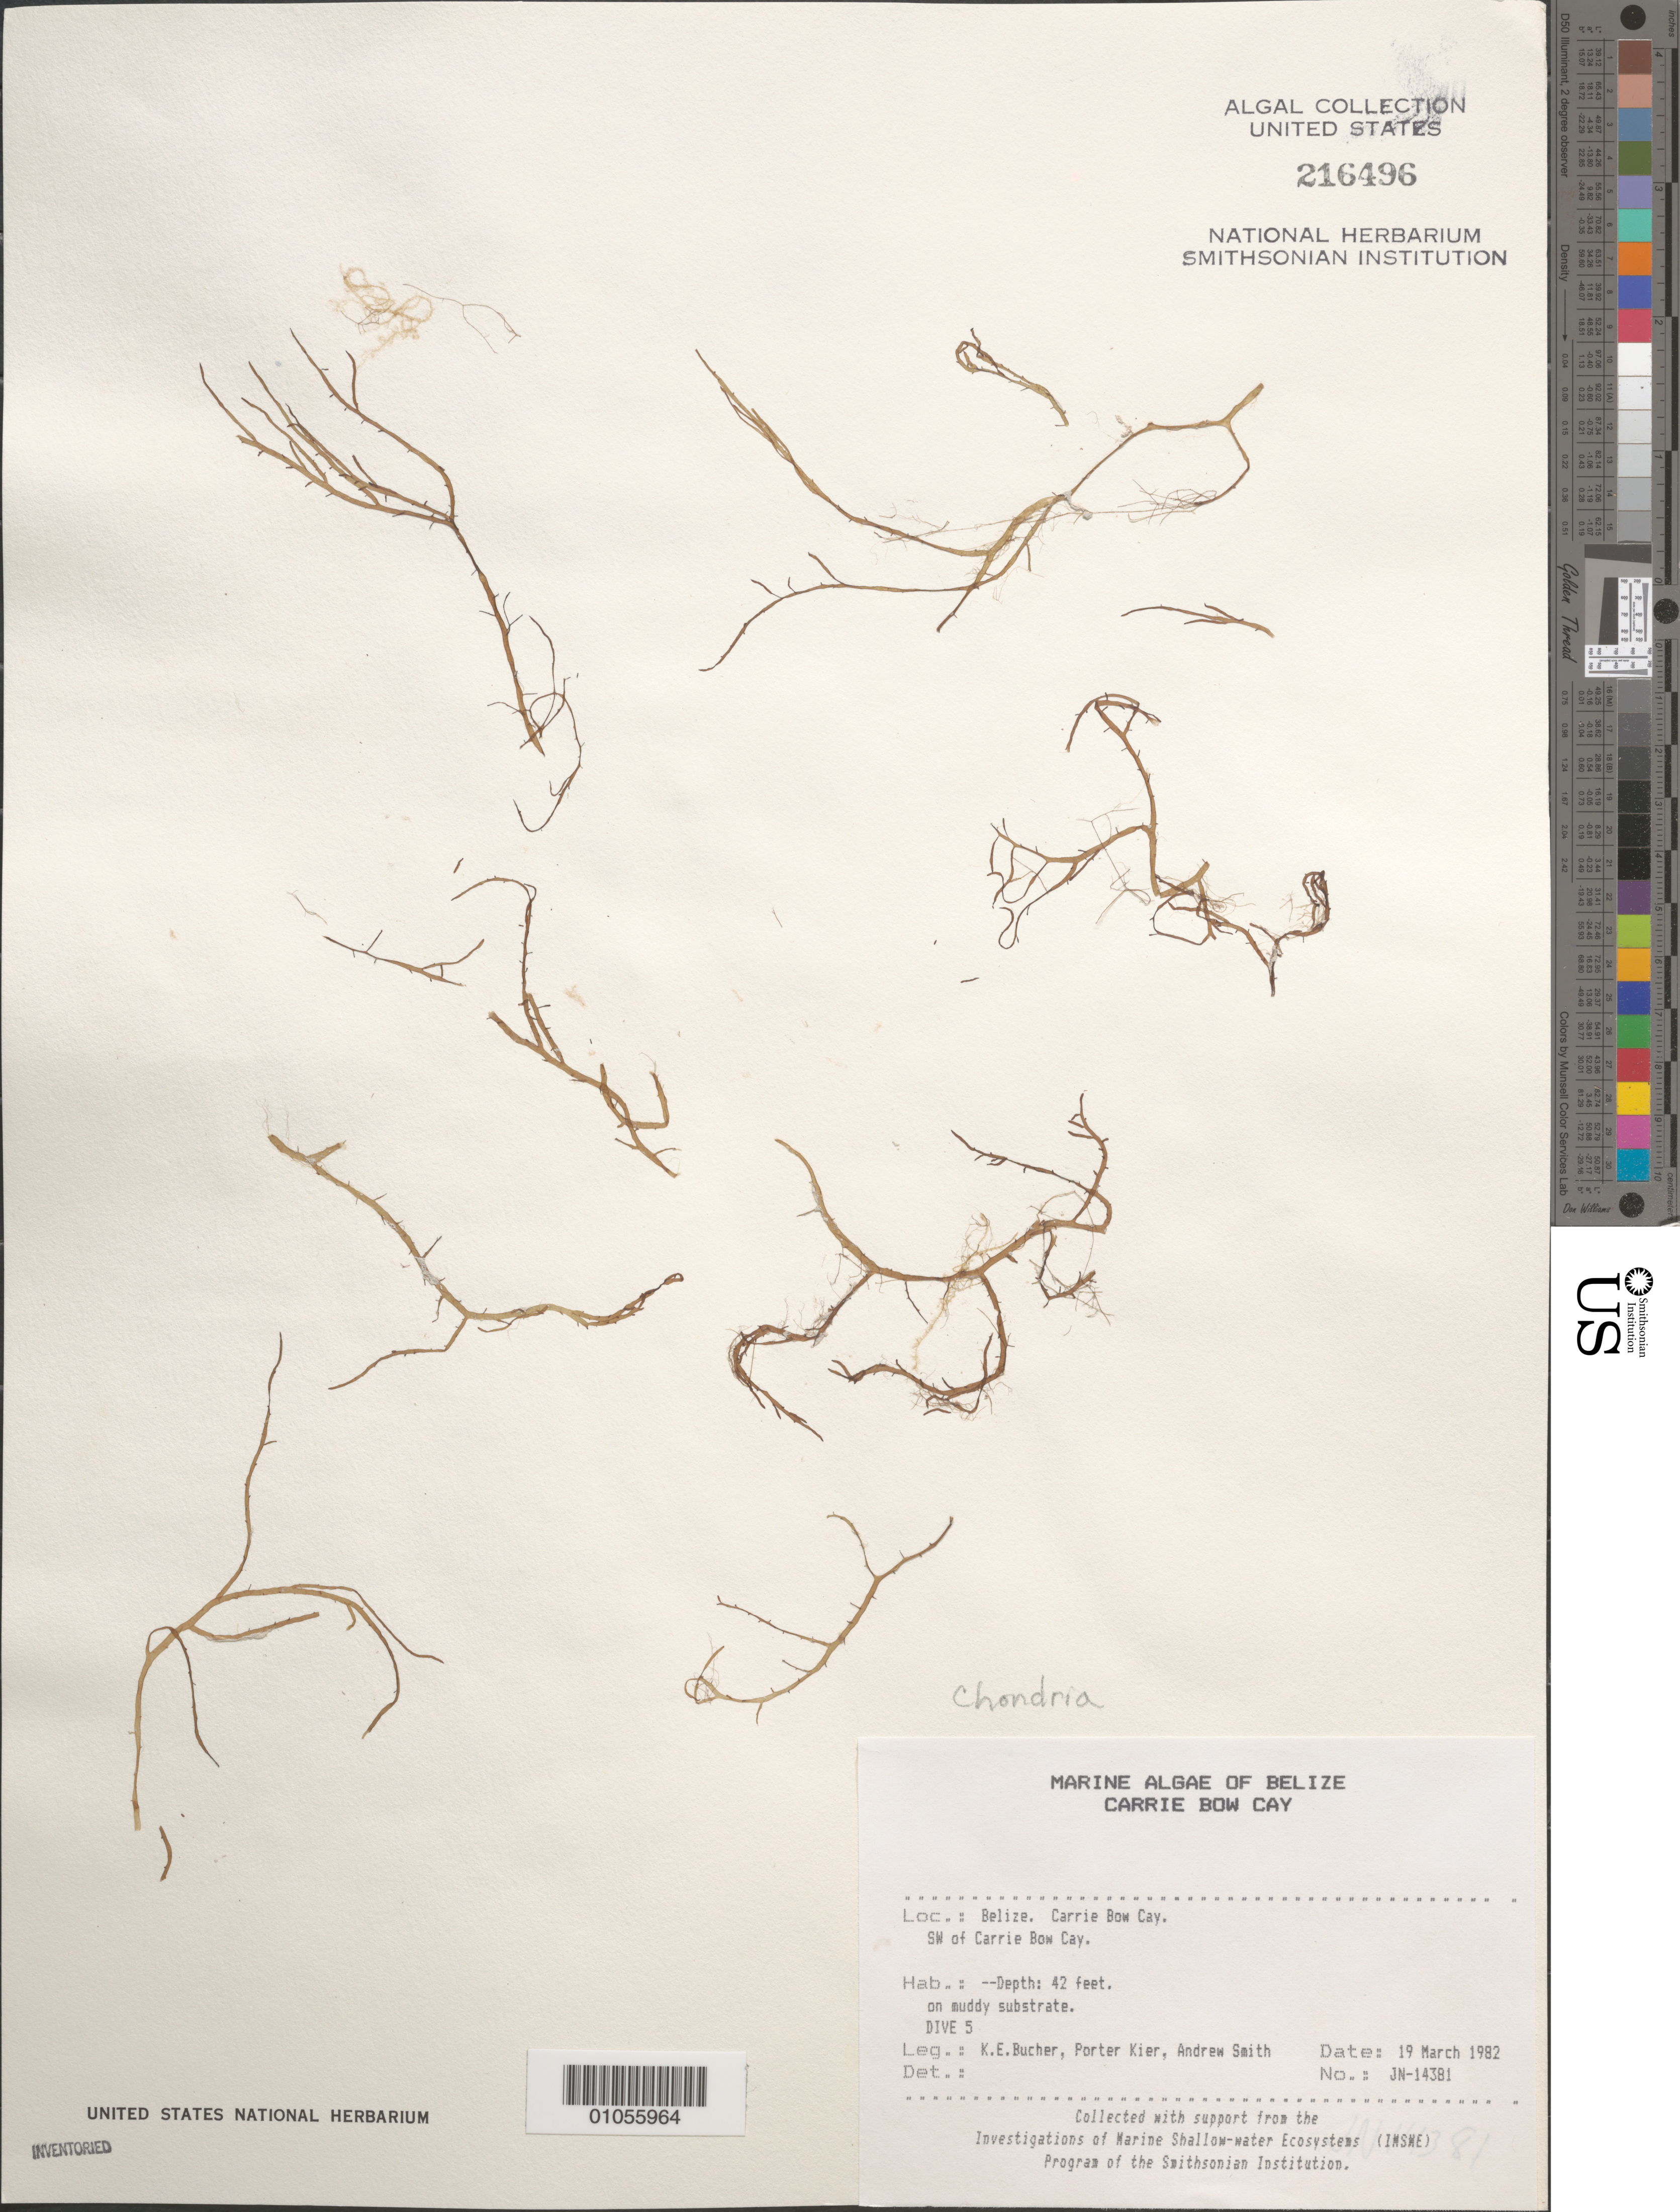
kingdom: Plantae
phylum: Rhodophyta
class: Florideophyceae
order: Ceramiales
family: Rhodomelaceae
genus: Chondria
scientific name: Chondria sp.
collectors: K. E. Bucher, P. Kier & A. Smith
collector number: JN-14381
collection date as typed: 19 Mar 1982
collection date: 1982-03-19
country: Belize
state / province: Stann Creek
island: Carrie Bow Cay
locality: Southwest of Carrie Bow Cay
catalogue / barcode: US 216496